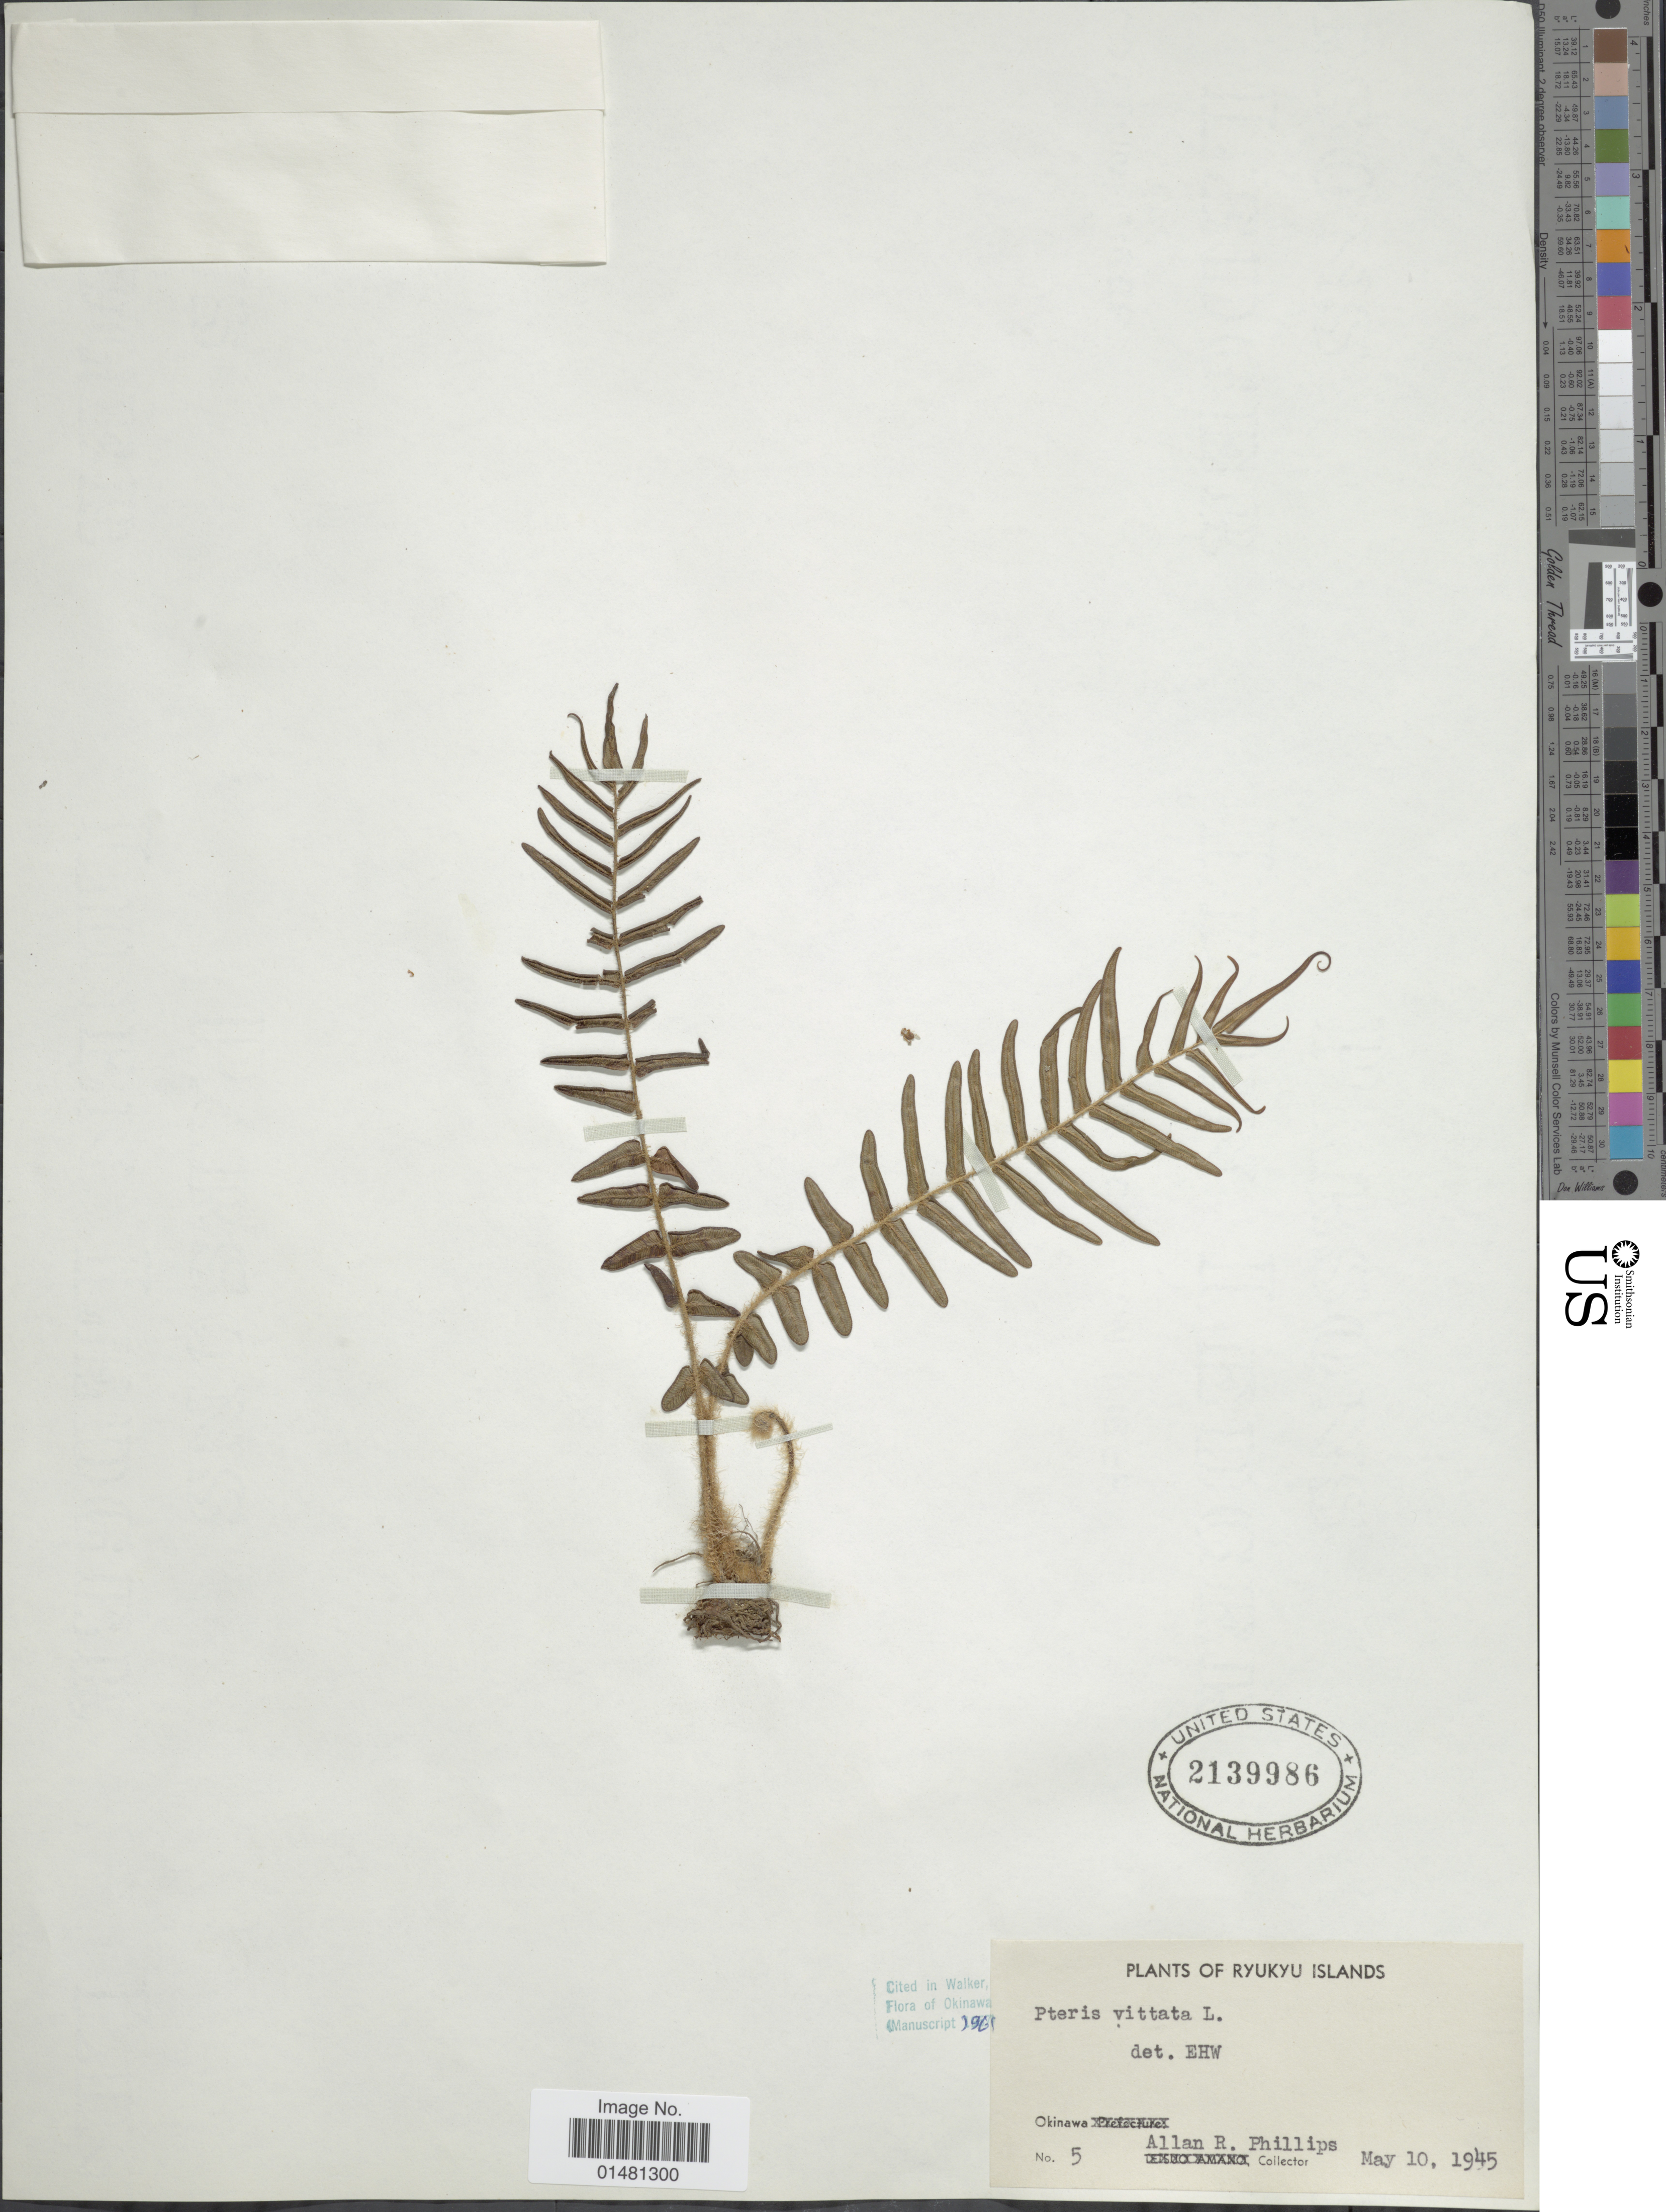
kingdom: Plantae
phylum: Tracheophyta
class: Polypodiopsida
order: Polypodiales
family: Pteridaceae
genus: Pteris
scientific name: Pteris vittata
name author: L.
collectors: A. R. Phillips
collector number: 5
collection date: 1945-05-10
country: Japan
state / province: Okinawa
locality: Ryukyu Islands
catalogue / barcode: US 2139986